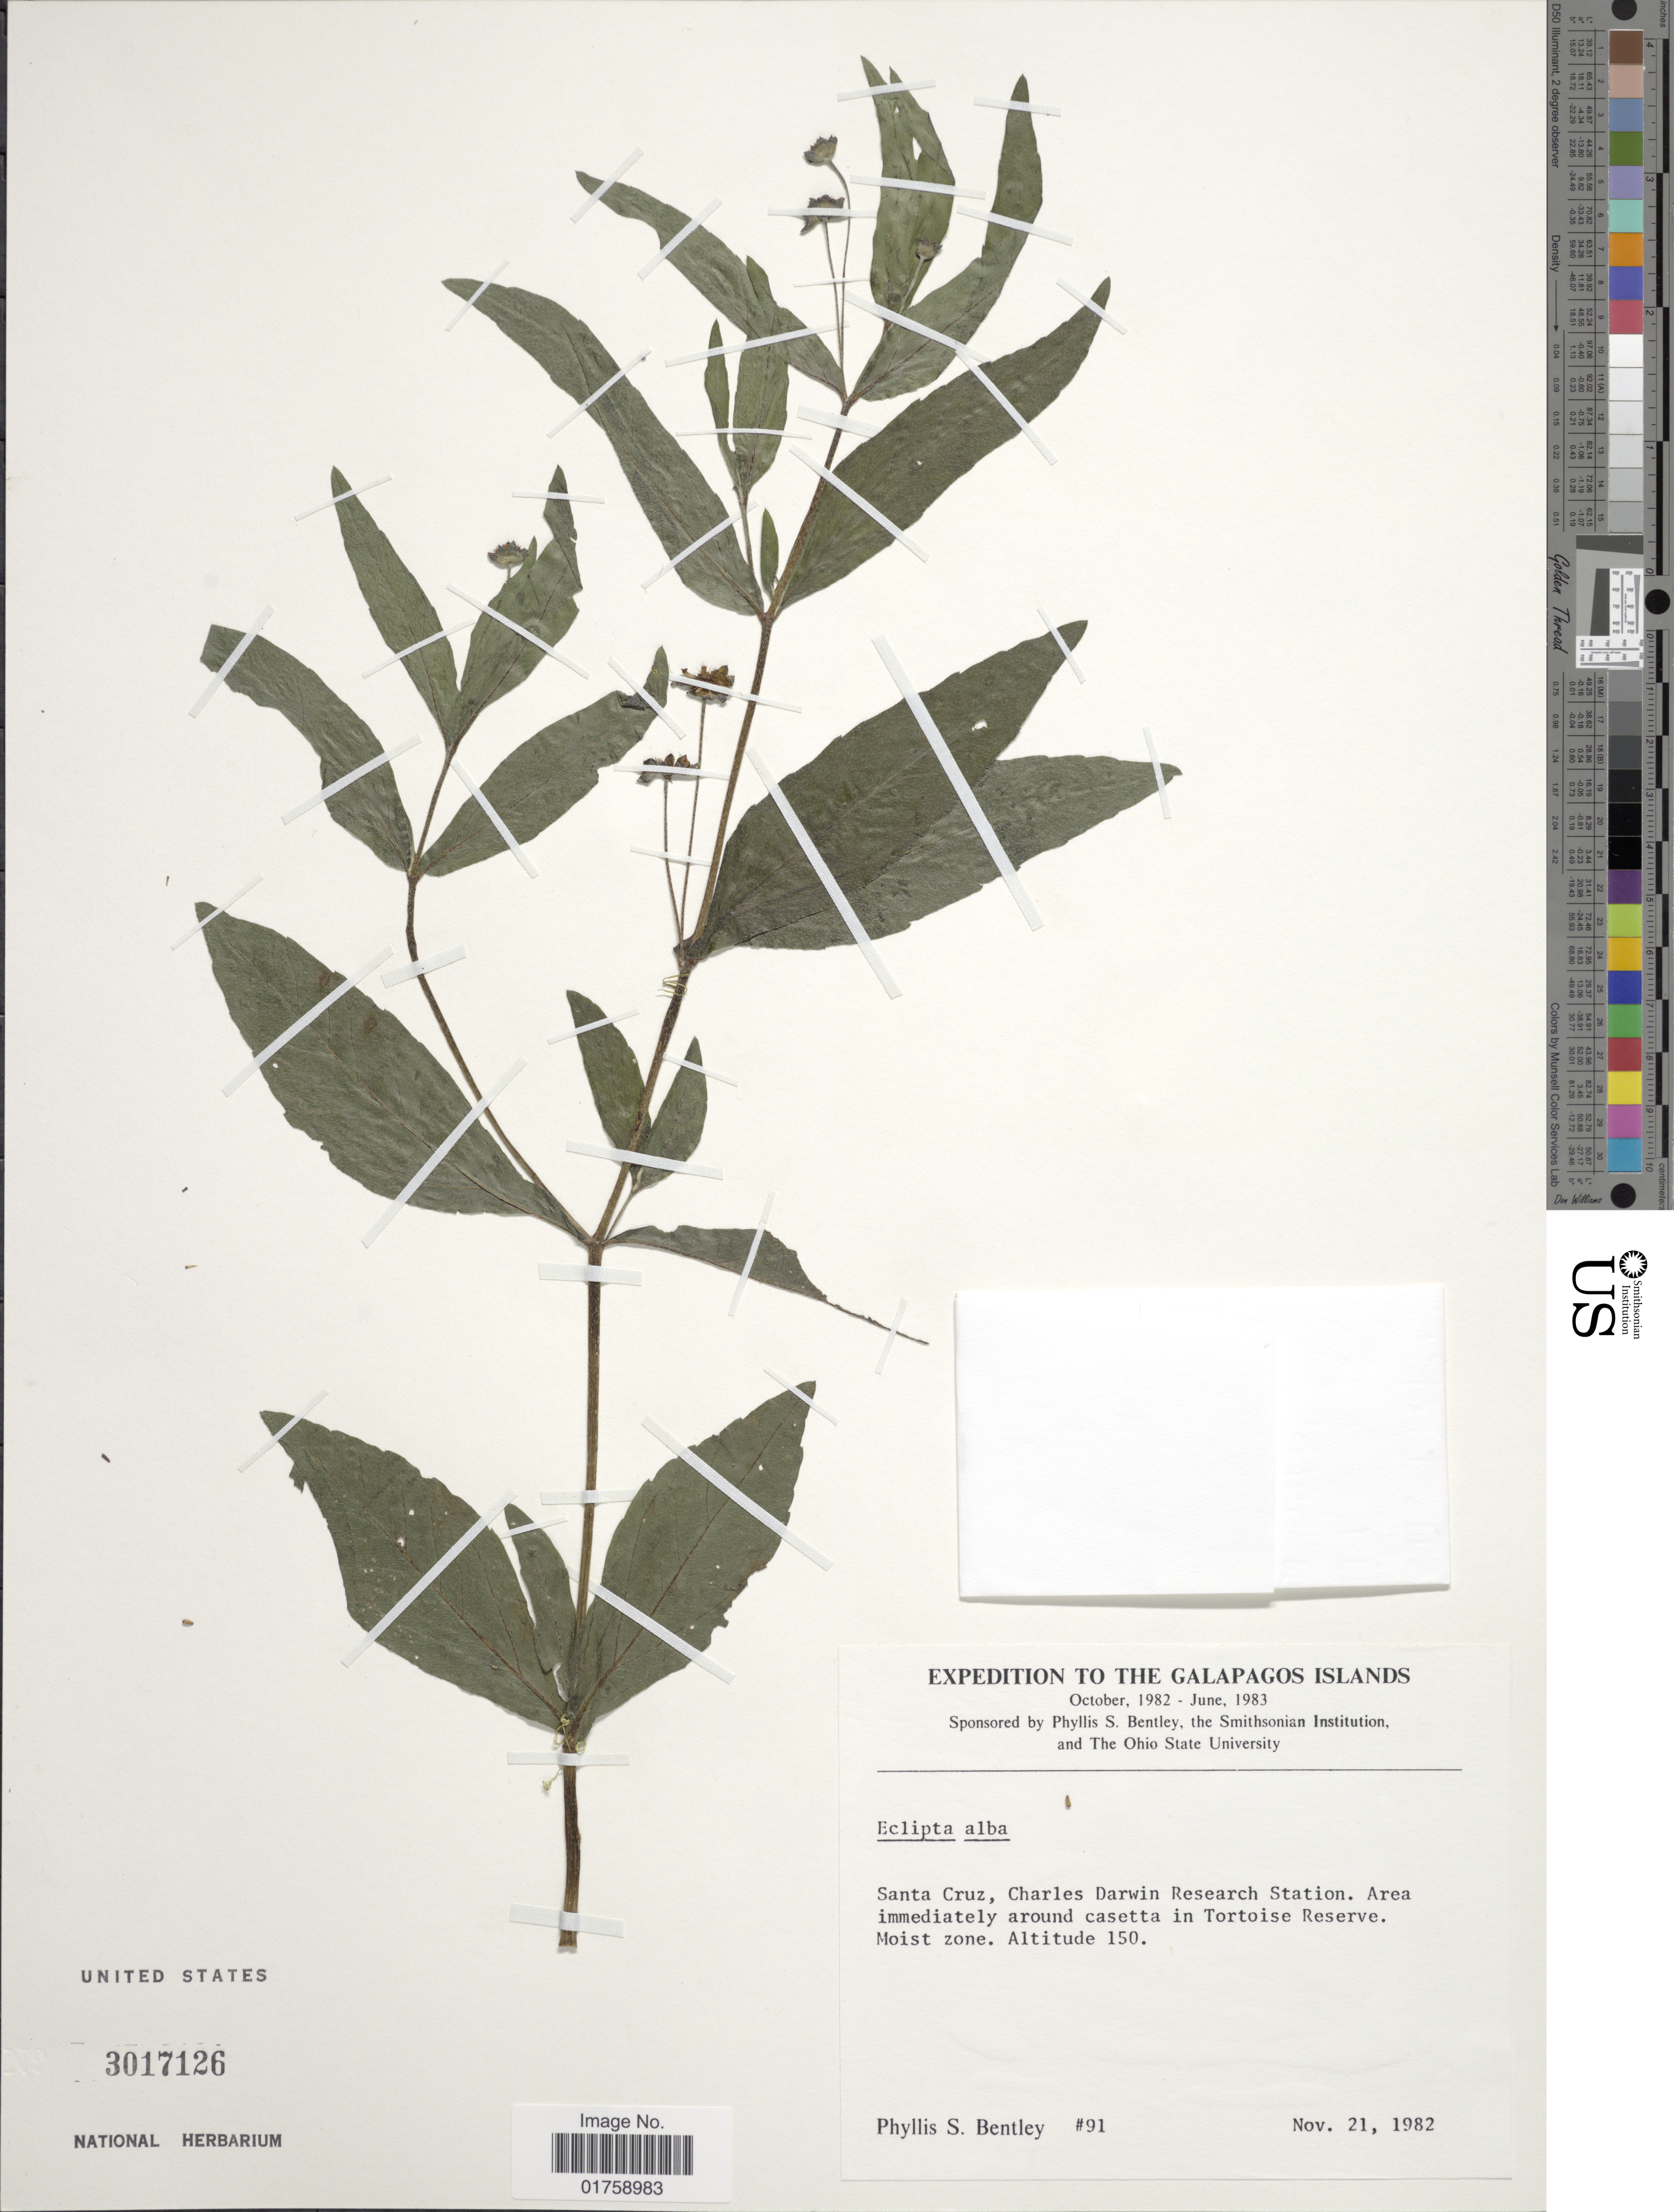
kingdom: Plantae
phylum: Tracheophyta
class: Magnoliopsida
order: Asterales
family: Asteraceae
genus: Eclipta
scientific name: Eclipta prostrata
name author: (L.) L.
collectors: P. S. Bentley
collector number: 91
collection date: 1982-11-21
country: Ecuador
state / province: Colón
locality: The Galapagos Islands. Santa Cruz. Charles Darwin Research Station. Area immediately around casetta in Tortoise Reserve.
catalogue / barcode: US 3017126